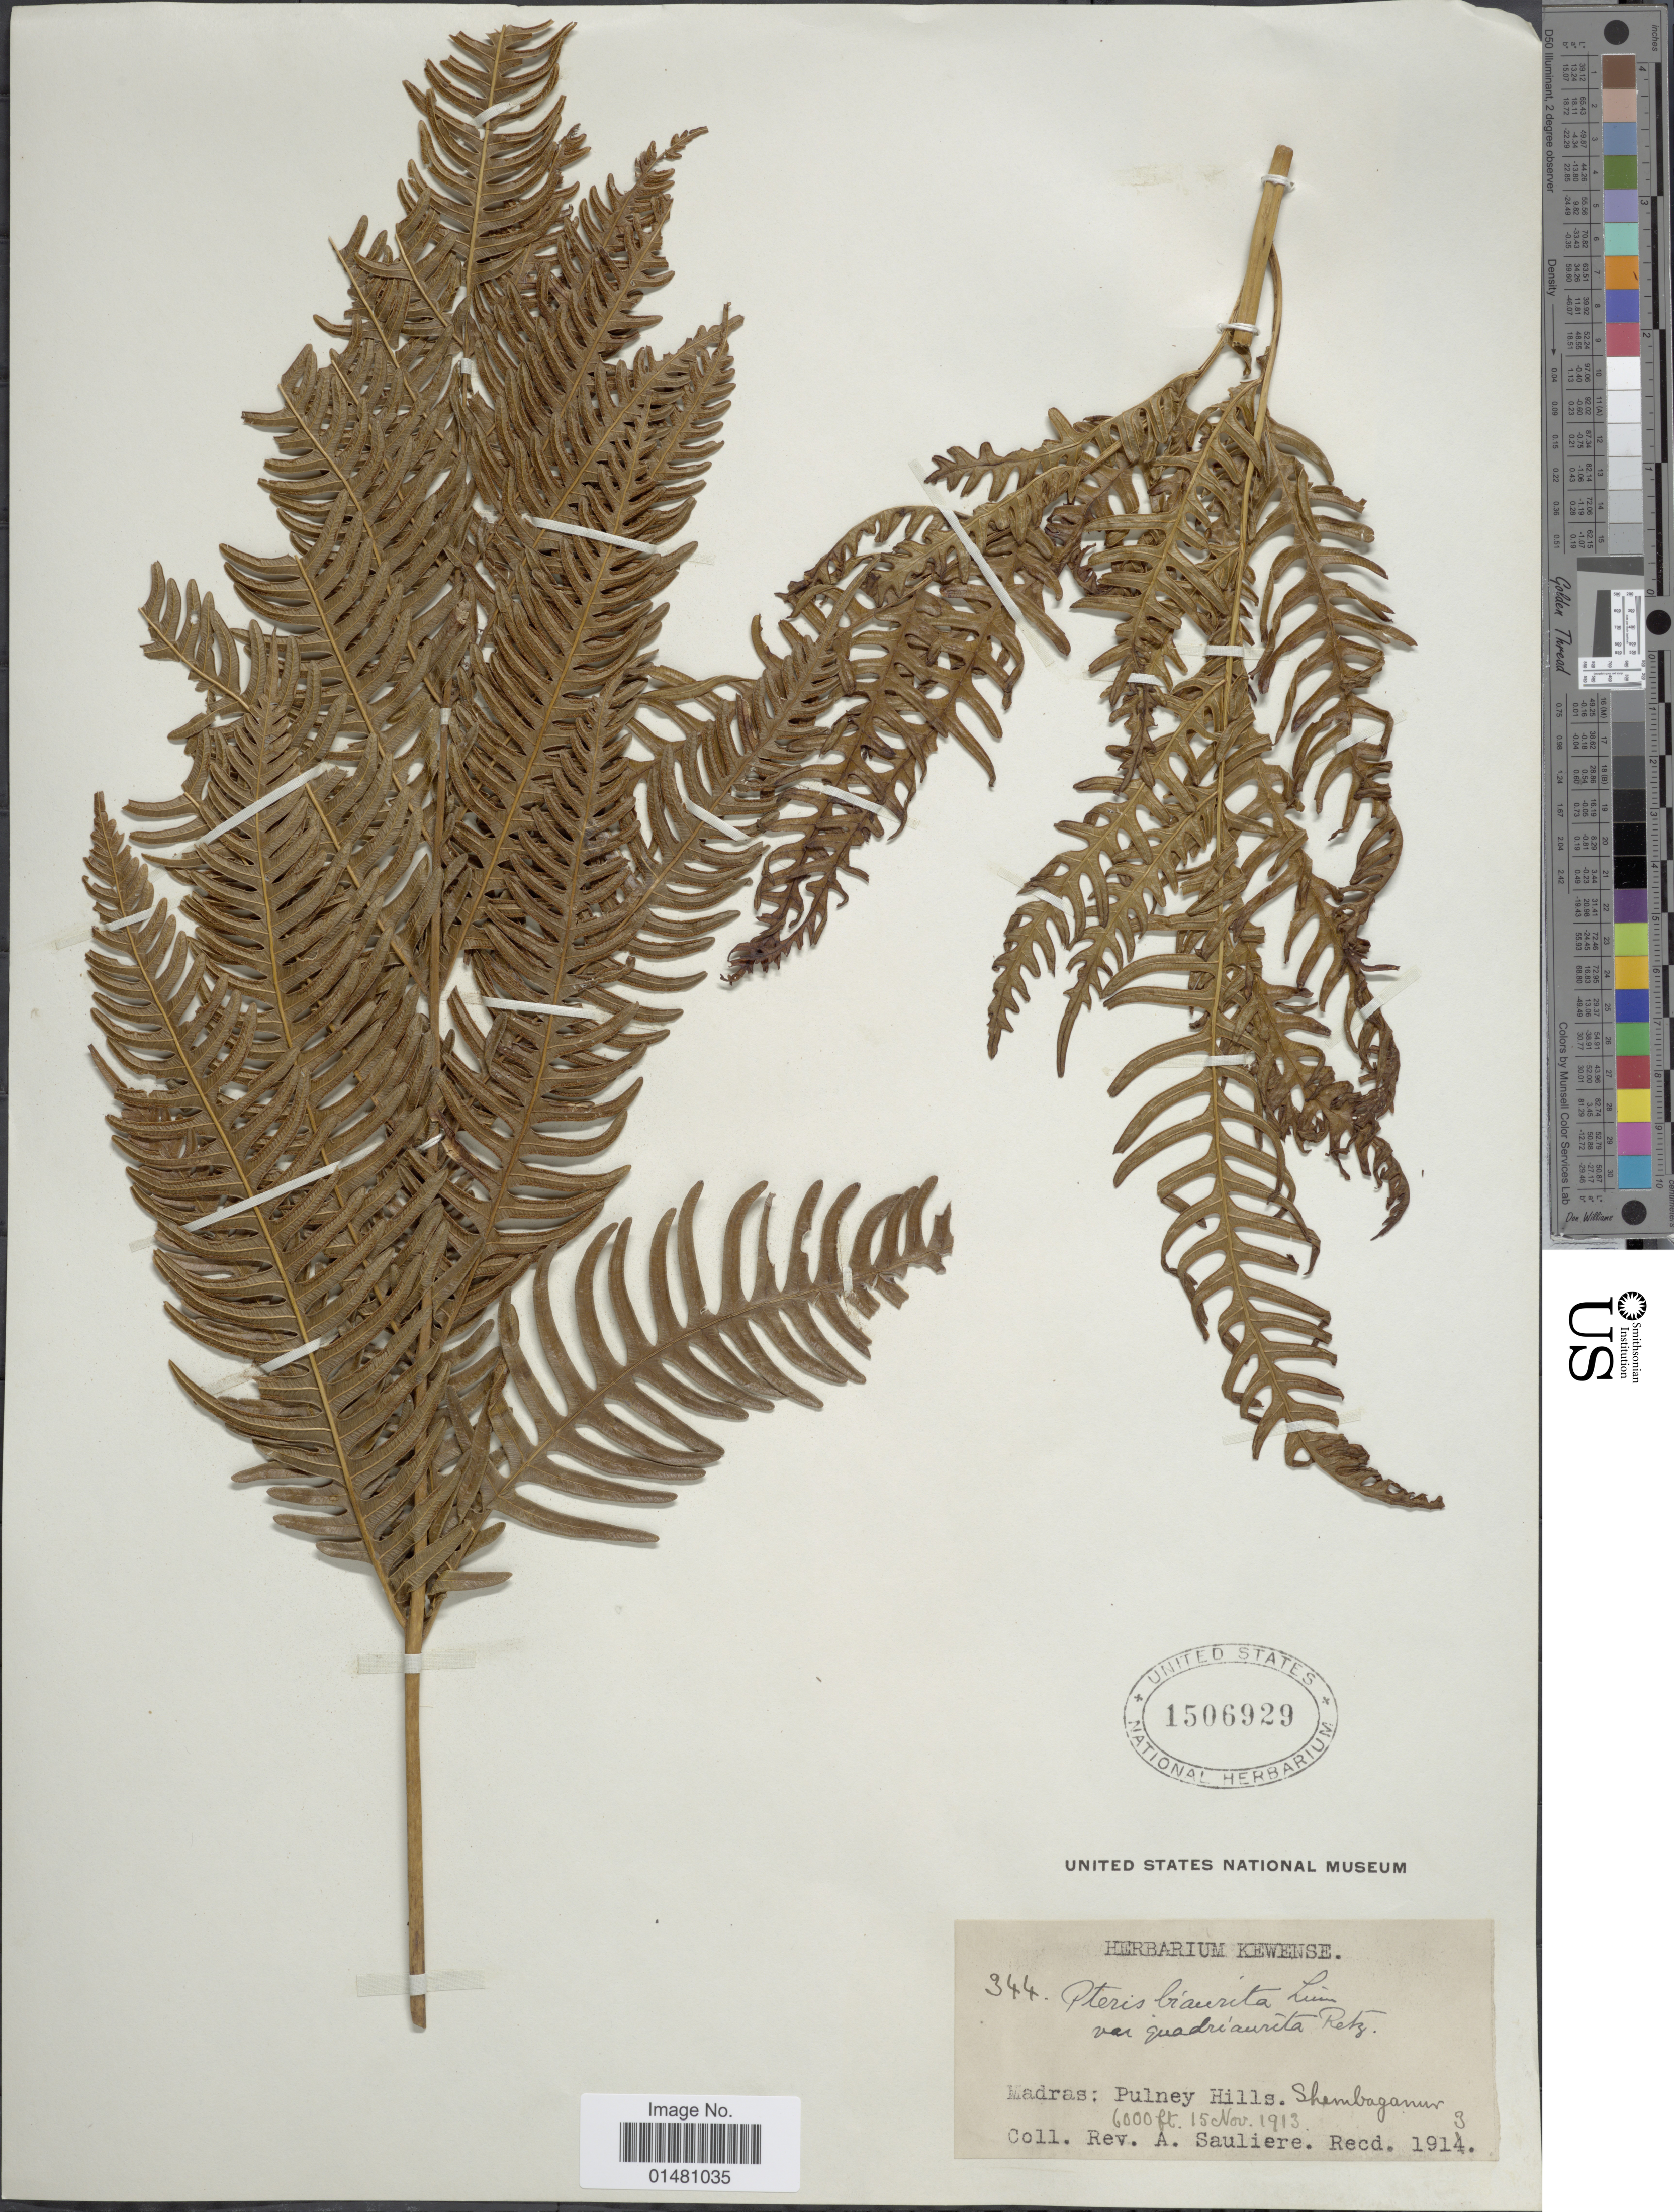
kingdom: Plantae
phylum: Tracheophyta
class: Polypodiopsida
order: Polypodiales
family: Pteridaceae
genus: Pteris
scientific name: Pteris quadriaurita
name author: Retz.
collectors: A. Sauliere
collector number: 344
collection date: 1913-11-15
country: India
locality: Madras: Pulney Hills. Shembaganur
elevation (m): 1829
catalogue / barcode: US 1506929